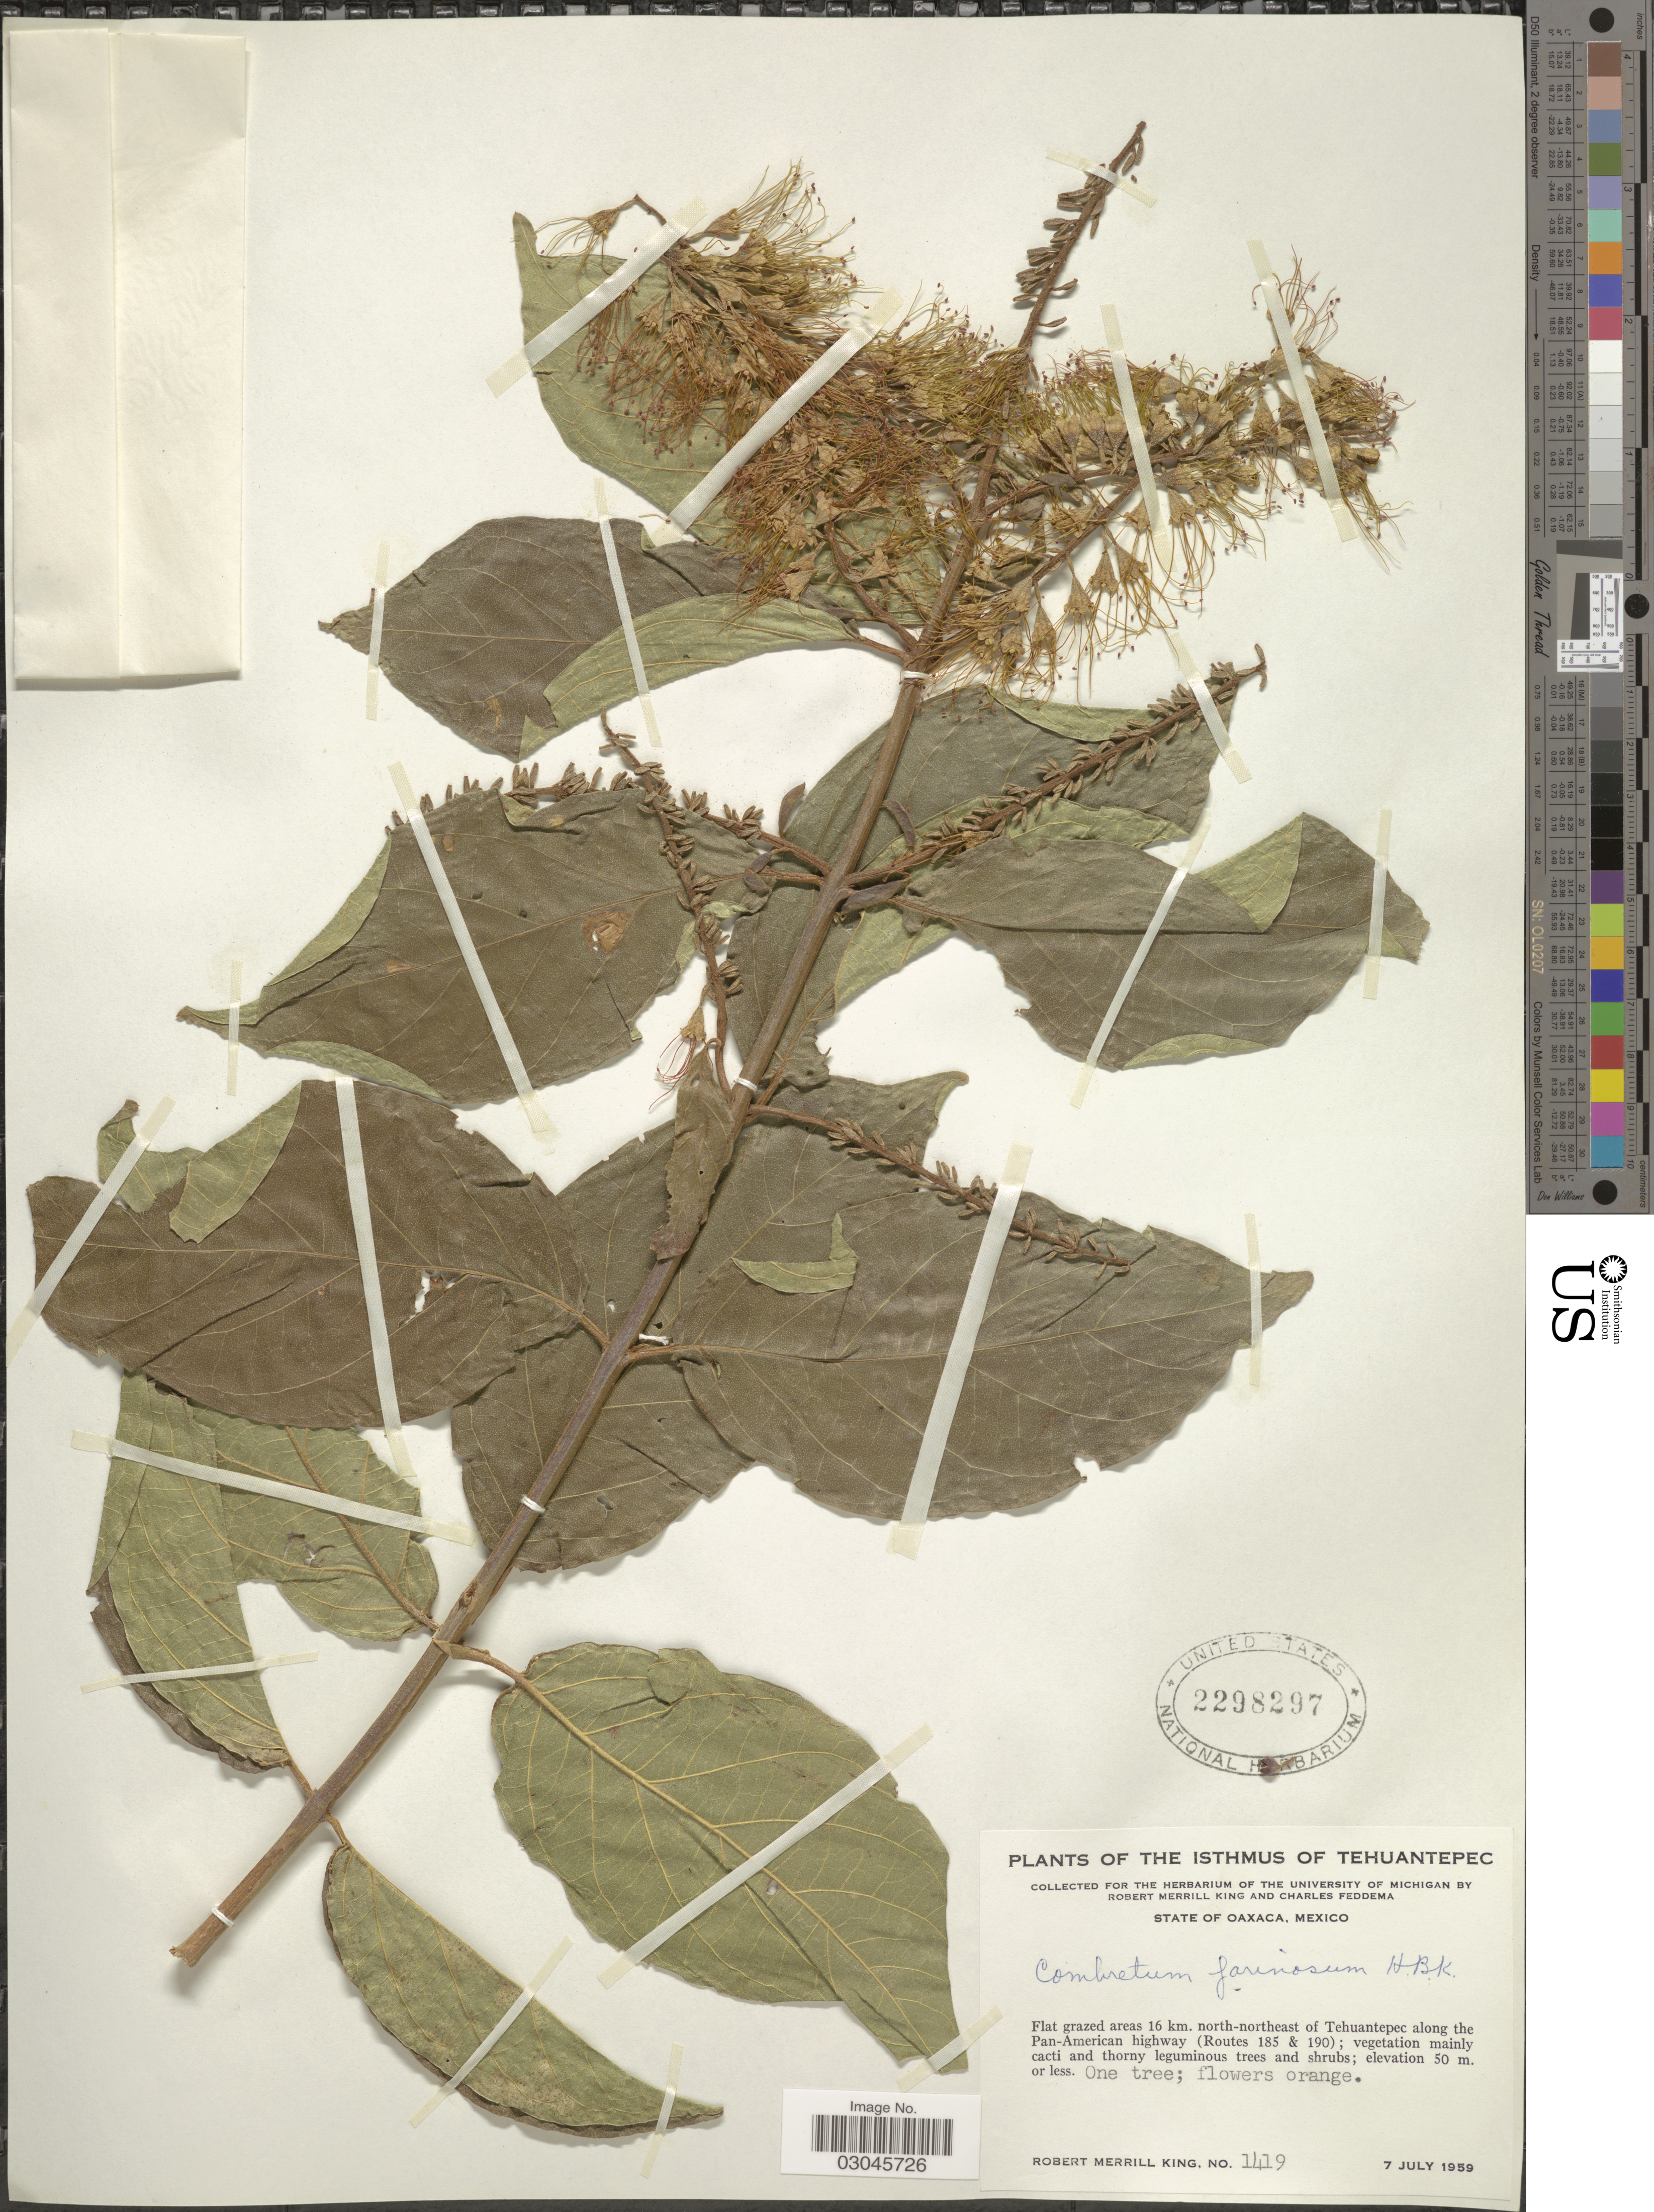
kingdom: Plantae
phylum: Tracheophyta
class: Magnoliopsida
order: Myrtales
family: Combretaceae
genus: Combretum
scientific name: Combretum fruticosum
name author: (Loefl.) Stuntz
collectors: R. M. King & C. Feddema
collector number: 1419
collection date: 1959-07-07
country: Mexico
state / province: Oaxaca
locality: The Isthmus of Tehuantepec. Flat grazed areas 16 km. north-northeast of Tehuantepec along the Pan-American highway (Routes 185 & 190).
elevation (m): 50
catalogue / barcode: US 2298297